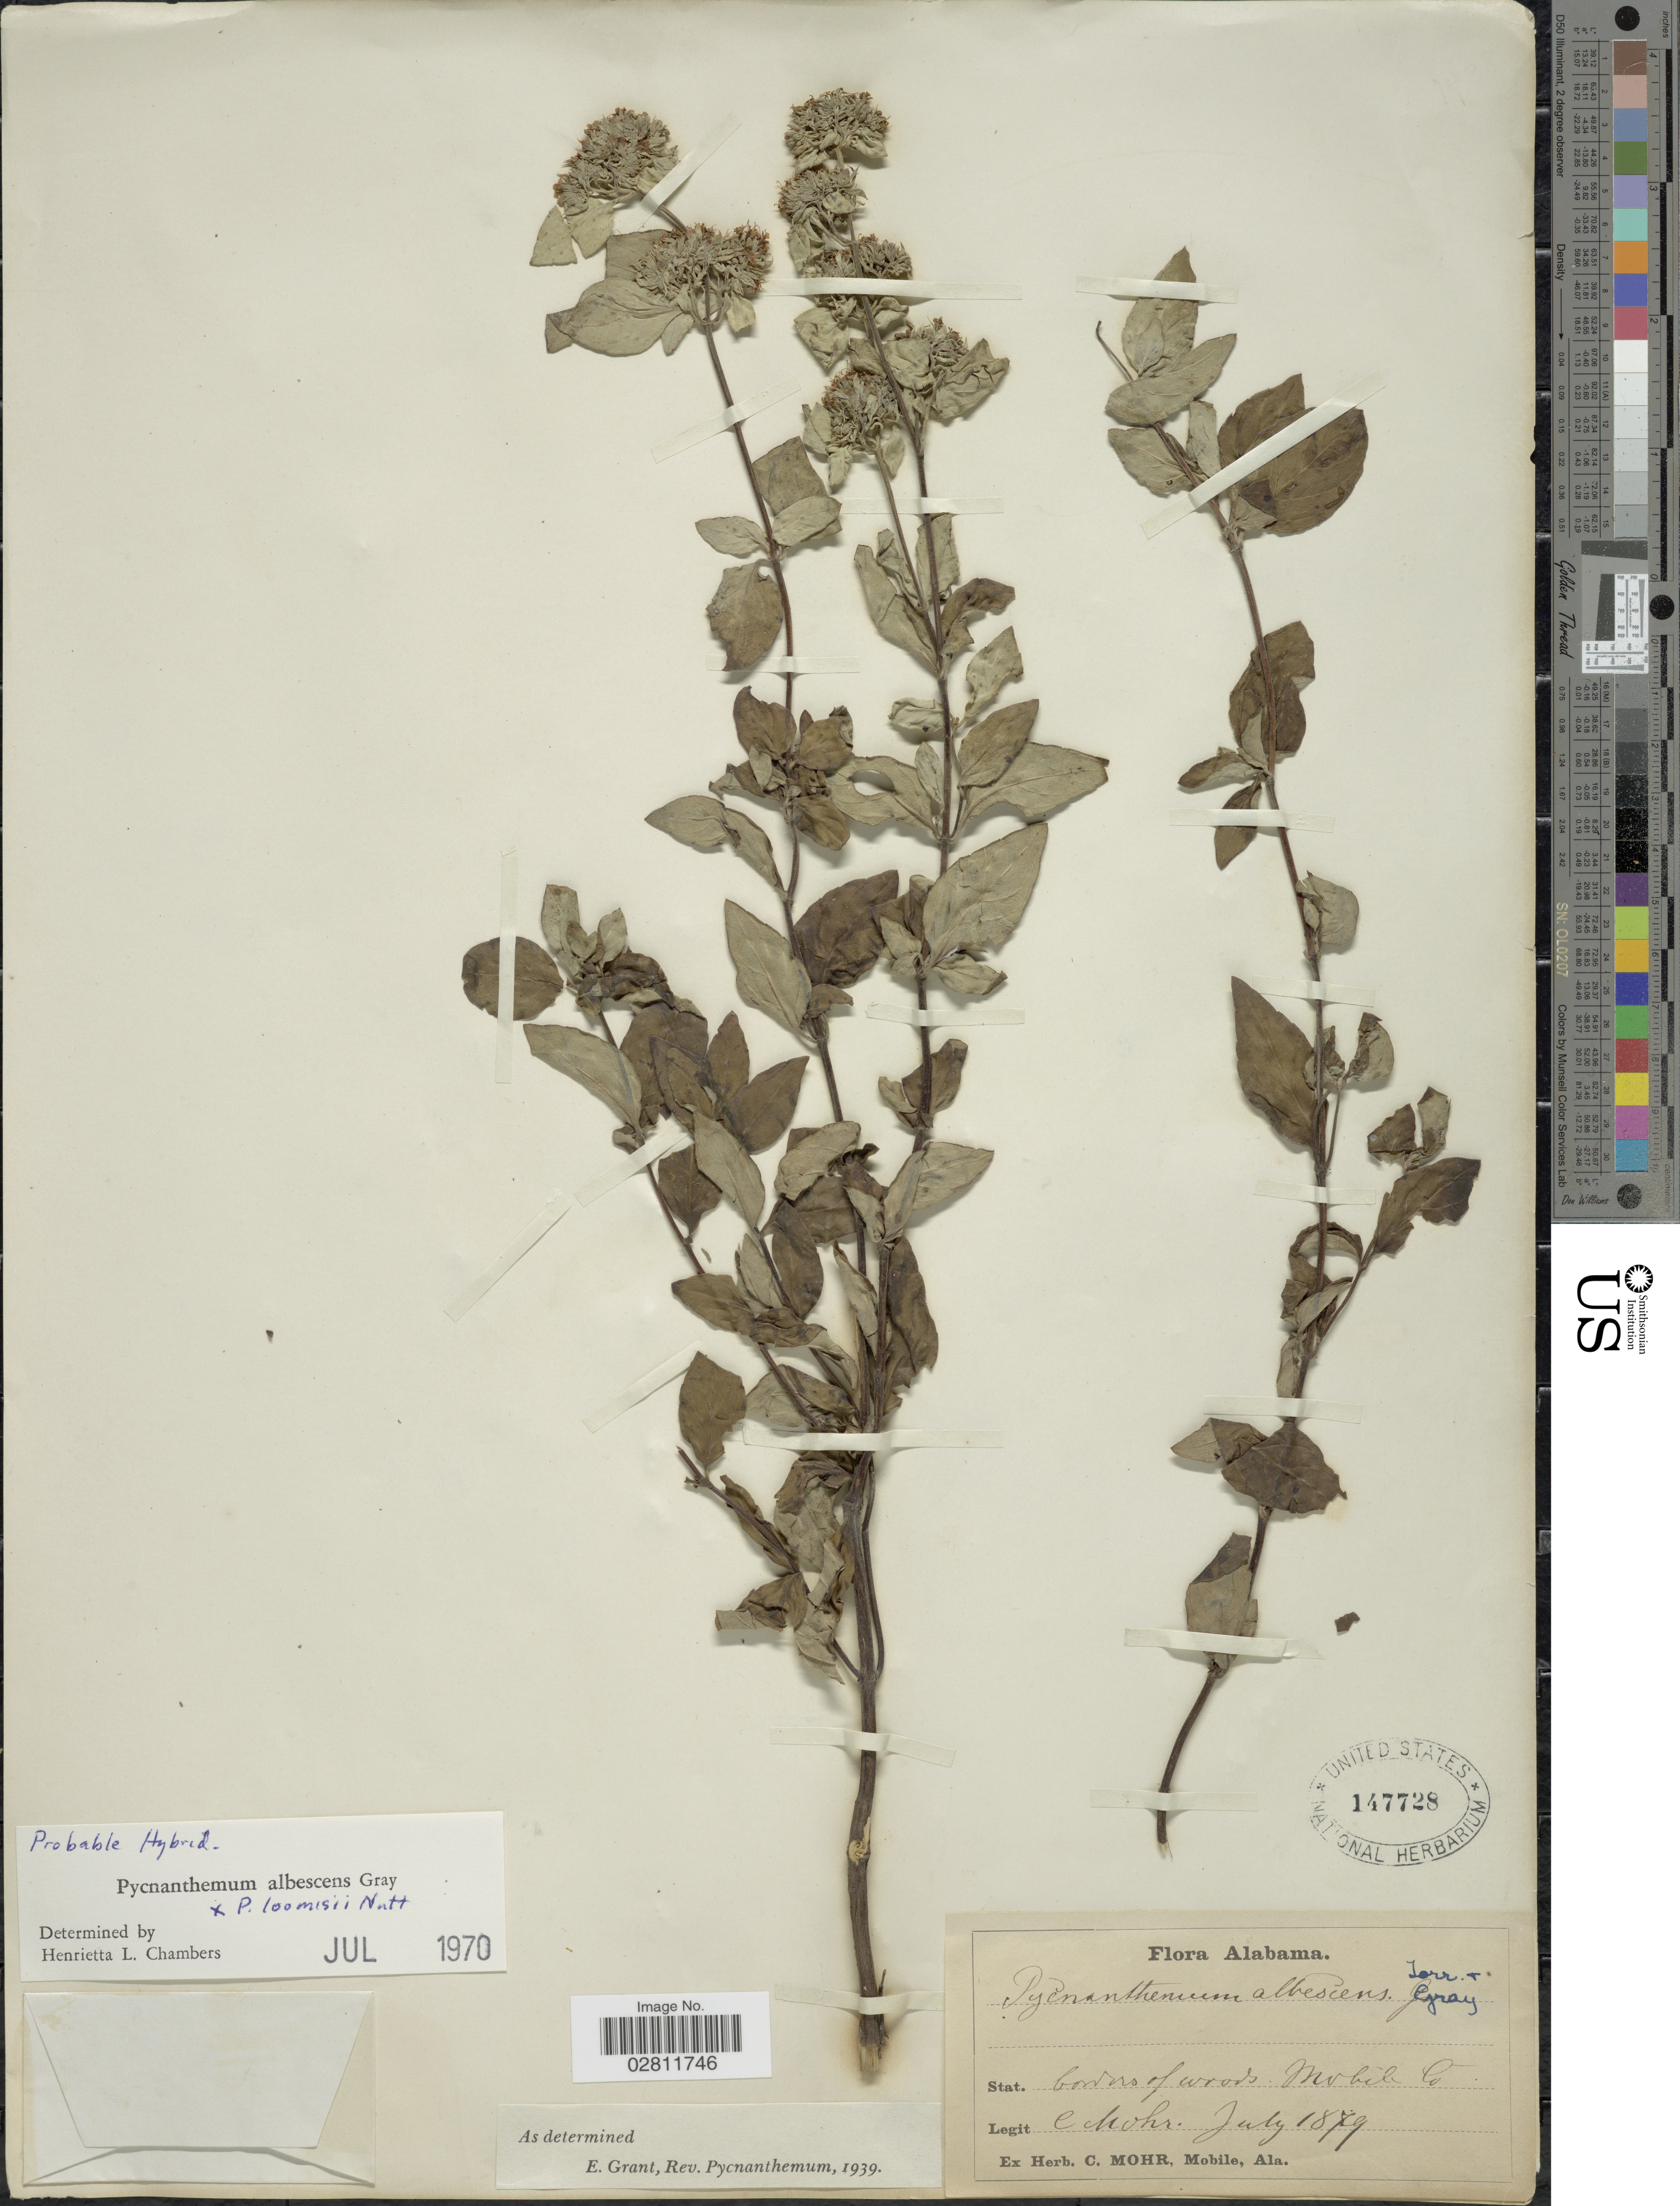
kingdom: Plantae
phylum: Tracheophyta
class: Magnoliopsida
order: Lamiales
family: Lamiaceae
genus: Pycnanthemum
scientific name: Pycnanthemum albescens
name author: Torr. & A. Gray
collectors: C. T. Mohr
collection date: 1879-07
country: United States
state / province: Alabama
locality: Mobile Co.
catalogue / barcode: US 147728